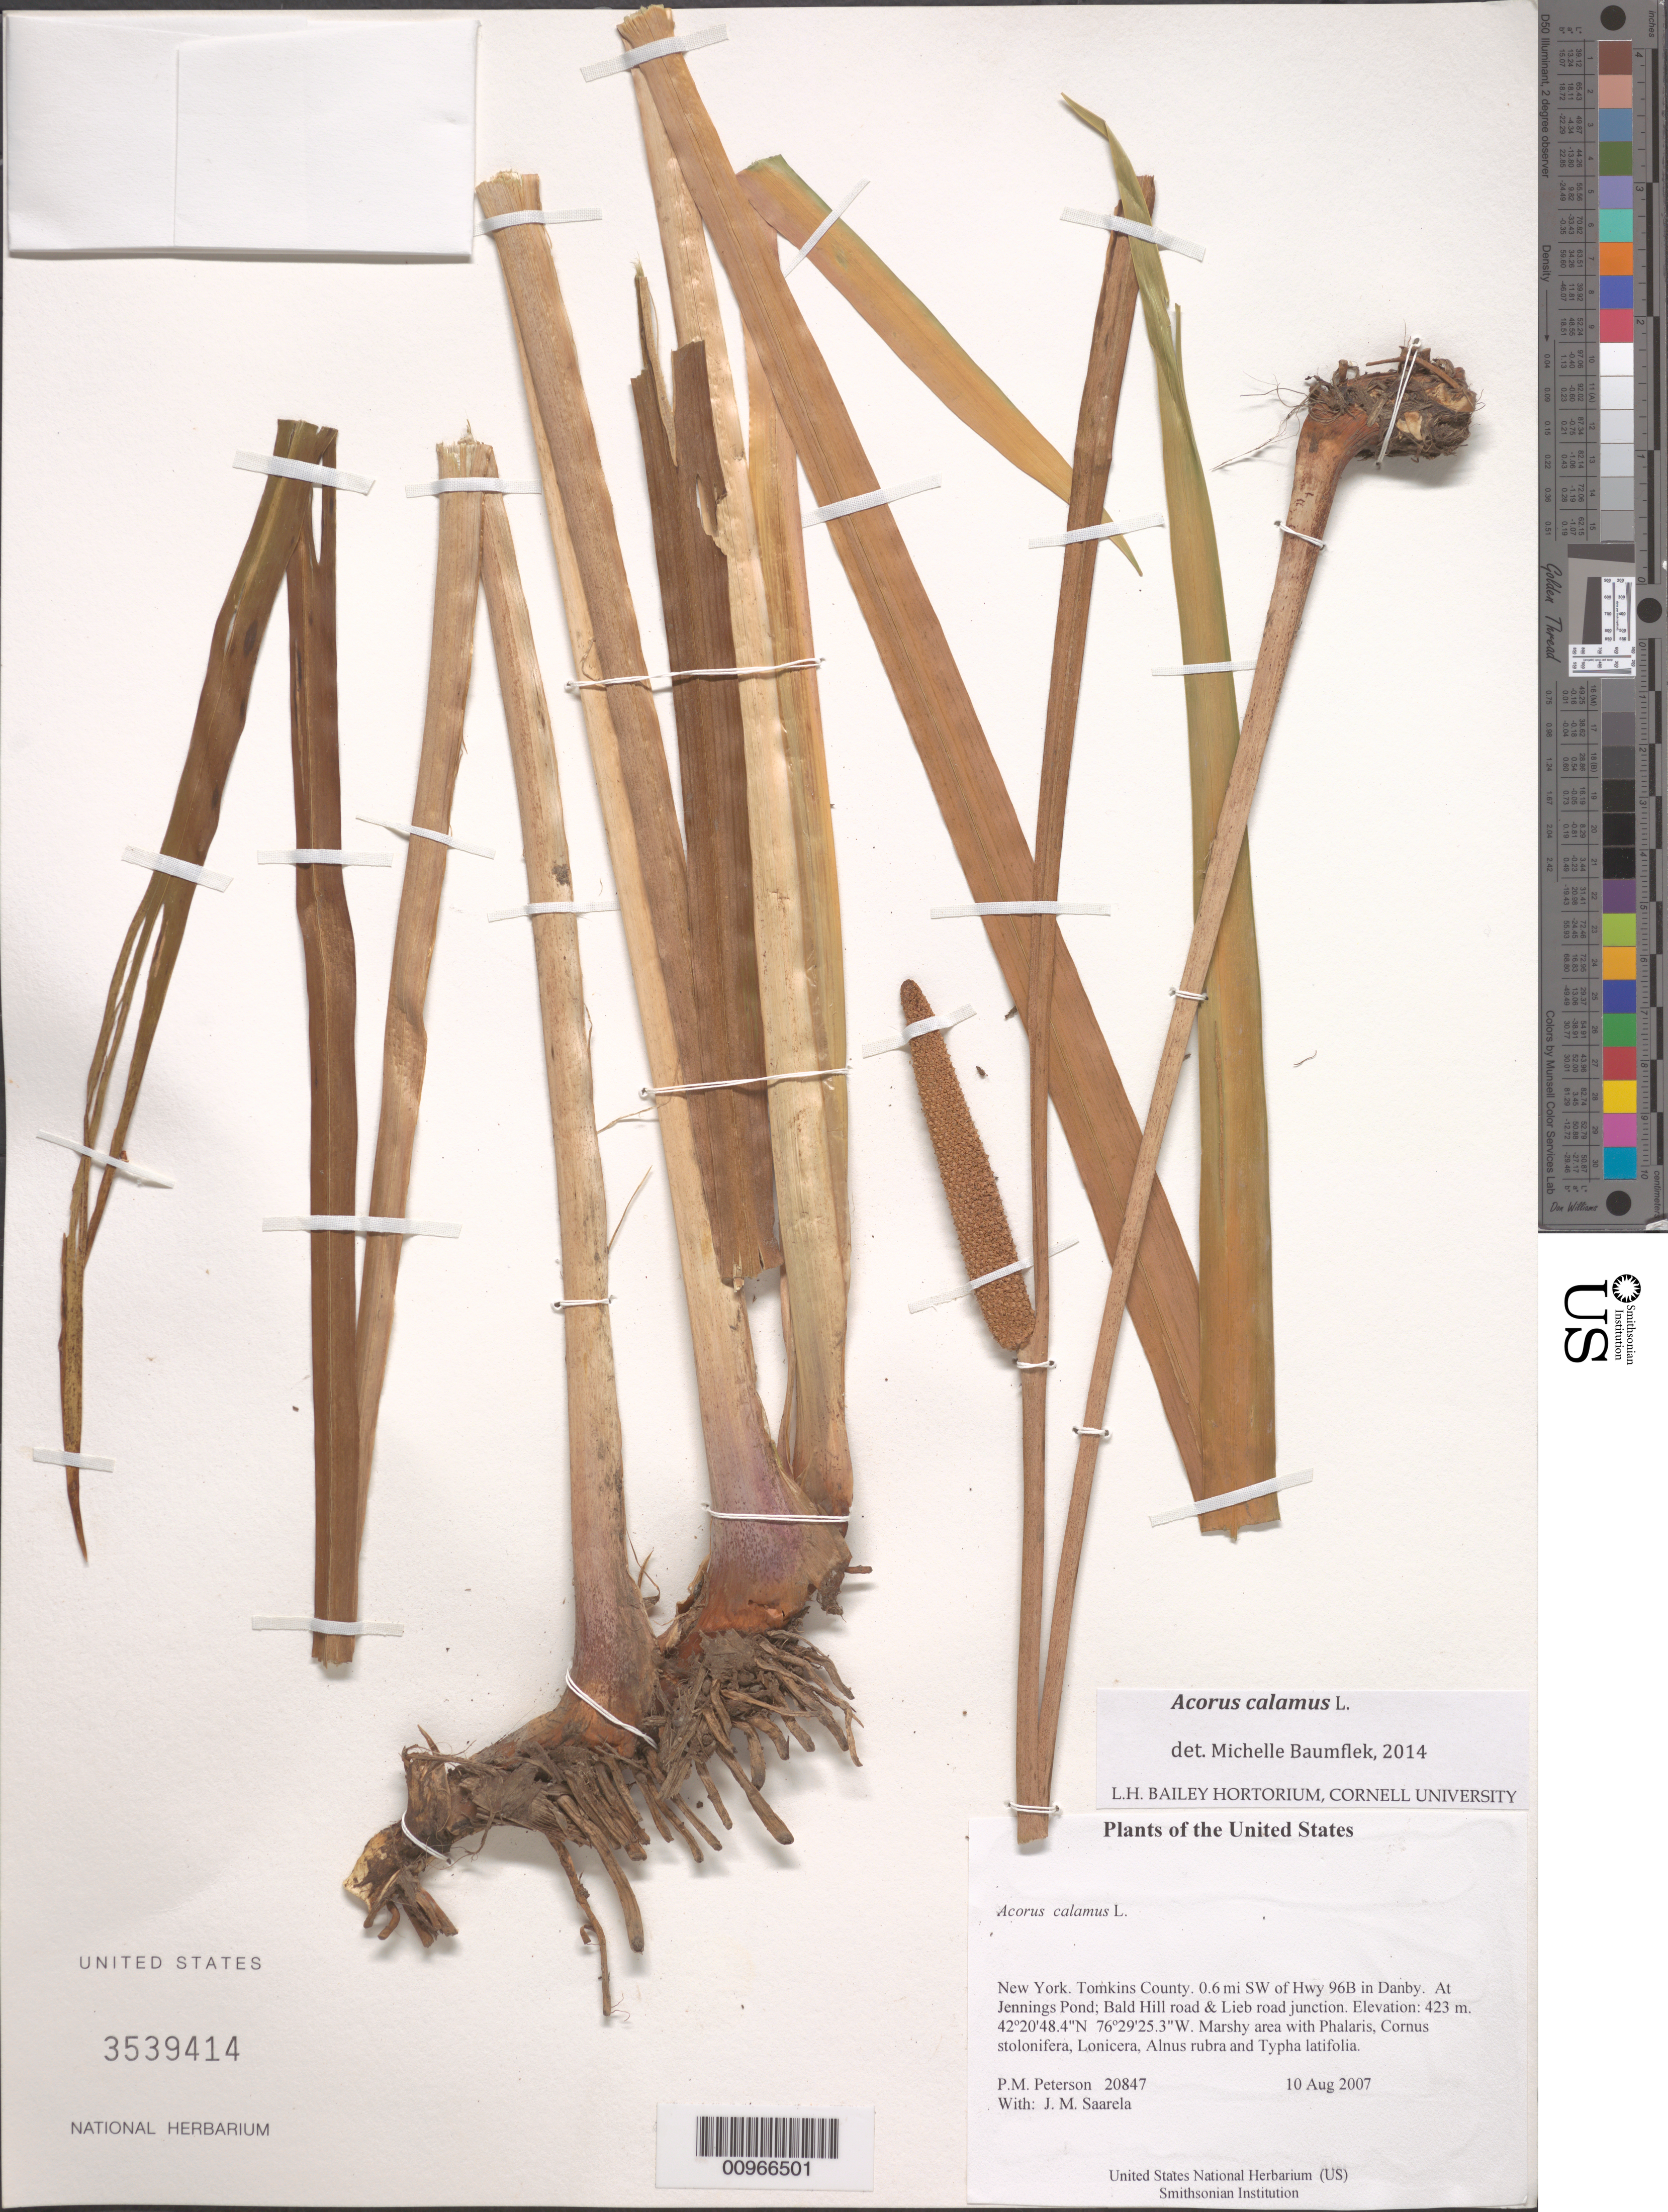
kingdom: Plantae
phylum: Tracheophyta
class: Liliopsida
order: Acorales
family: Acoraceae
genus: Acorus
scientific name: Acorus calamus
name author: L.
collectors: P. M. Peterson & J. Saarela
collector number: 20847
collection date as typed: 10 Aug 2007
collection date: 2007-08-10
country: United States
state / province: New York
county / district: Tomkins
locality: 0.6 mi SW of Hwy 96B in Danby. At Jennings Pond; Bald Hill road & Lieb road junction.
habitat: Marshy area with Phalaris, Cornus stolonifera, Lonicera, Alnus rubra and Typha latifolia.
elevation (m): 423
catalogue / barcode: US 3539414